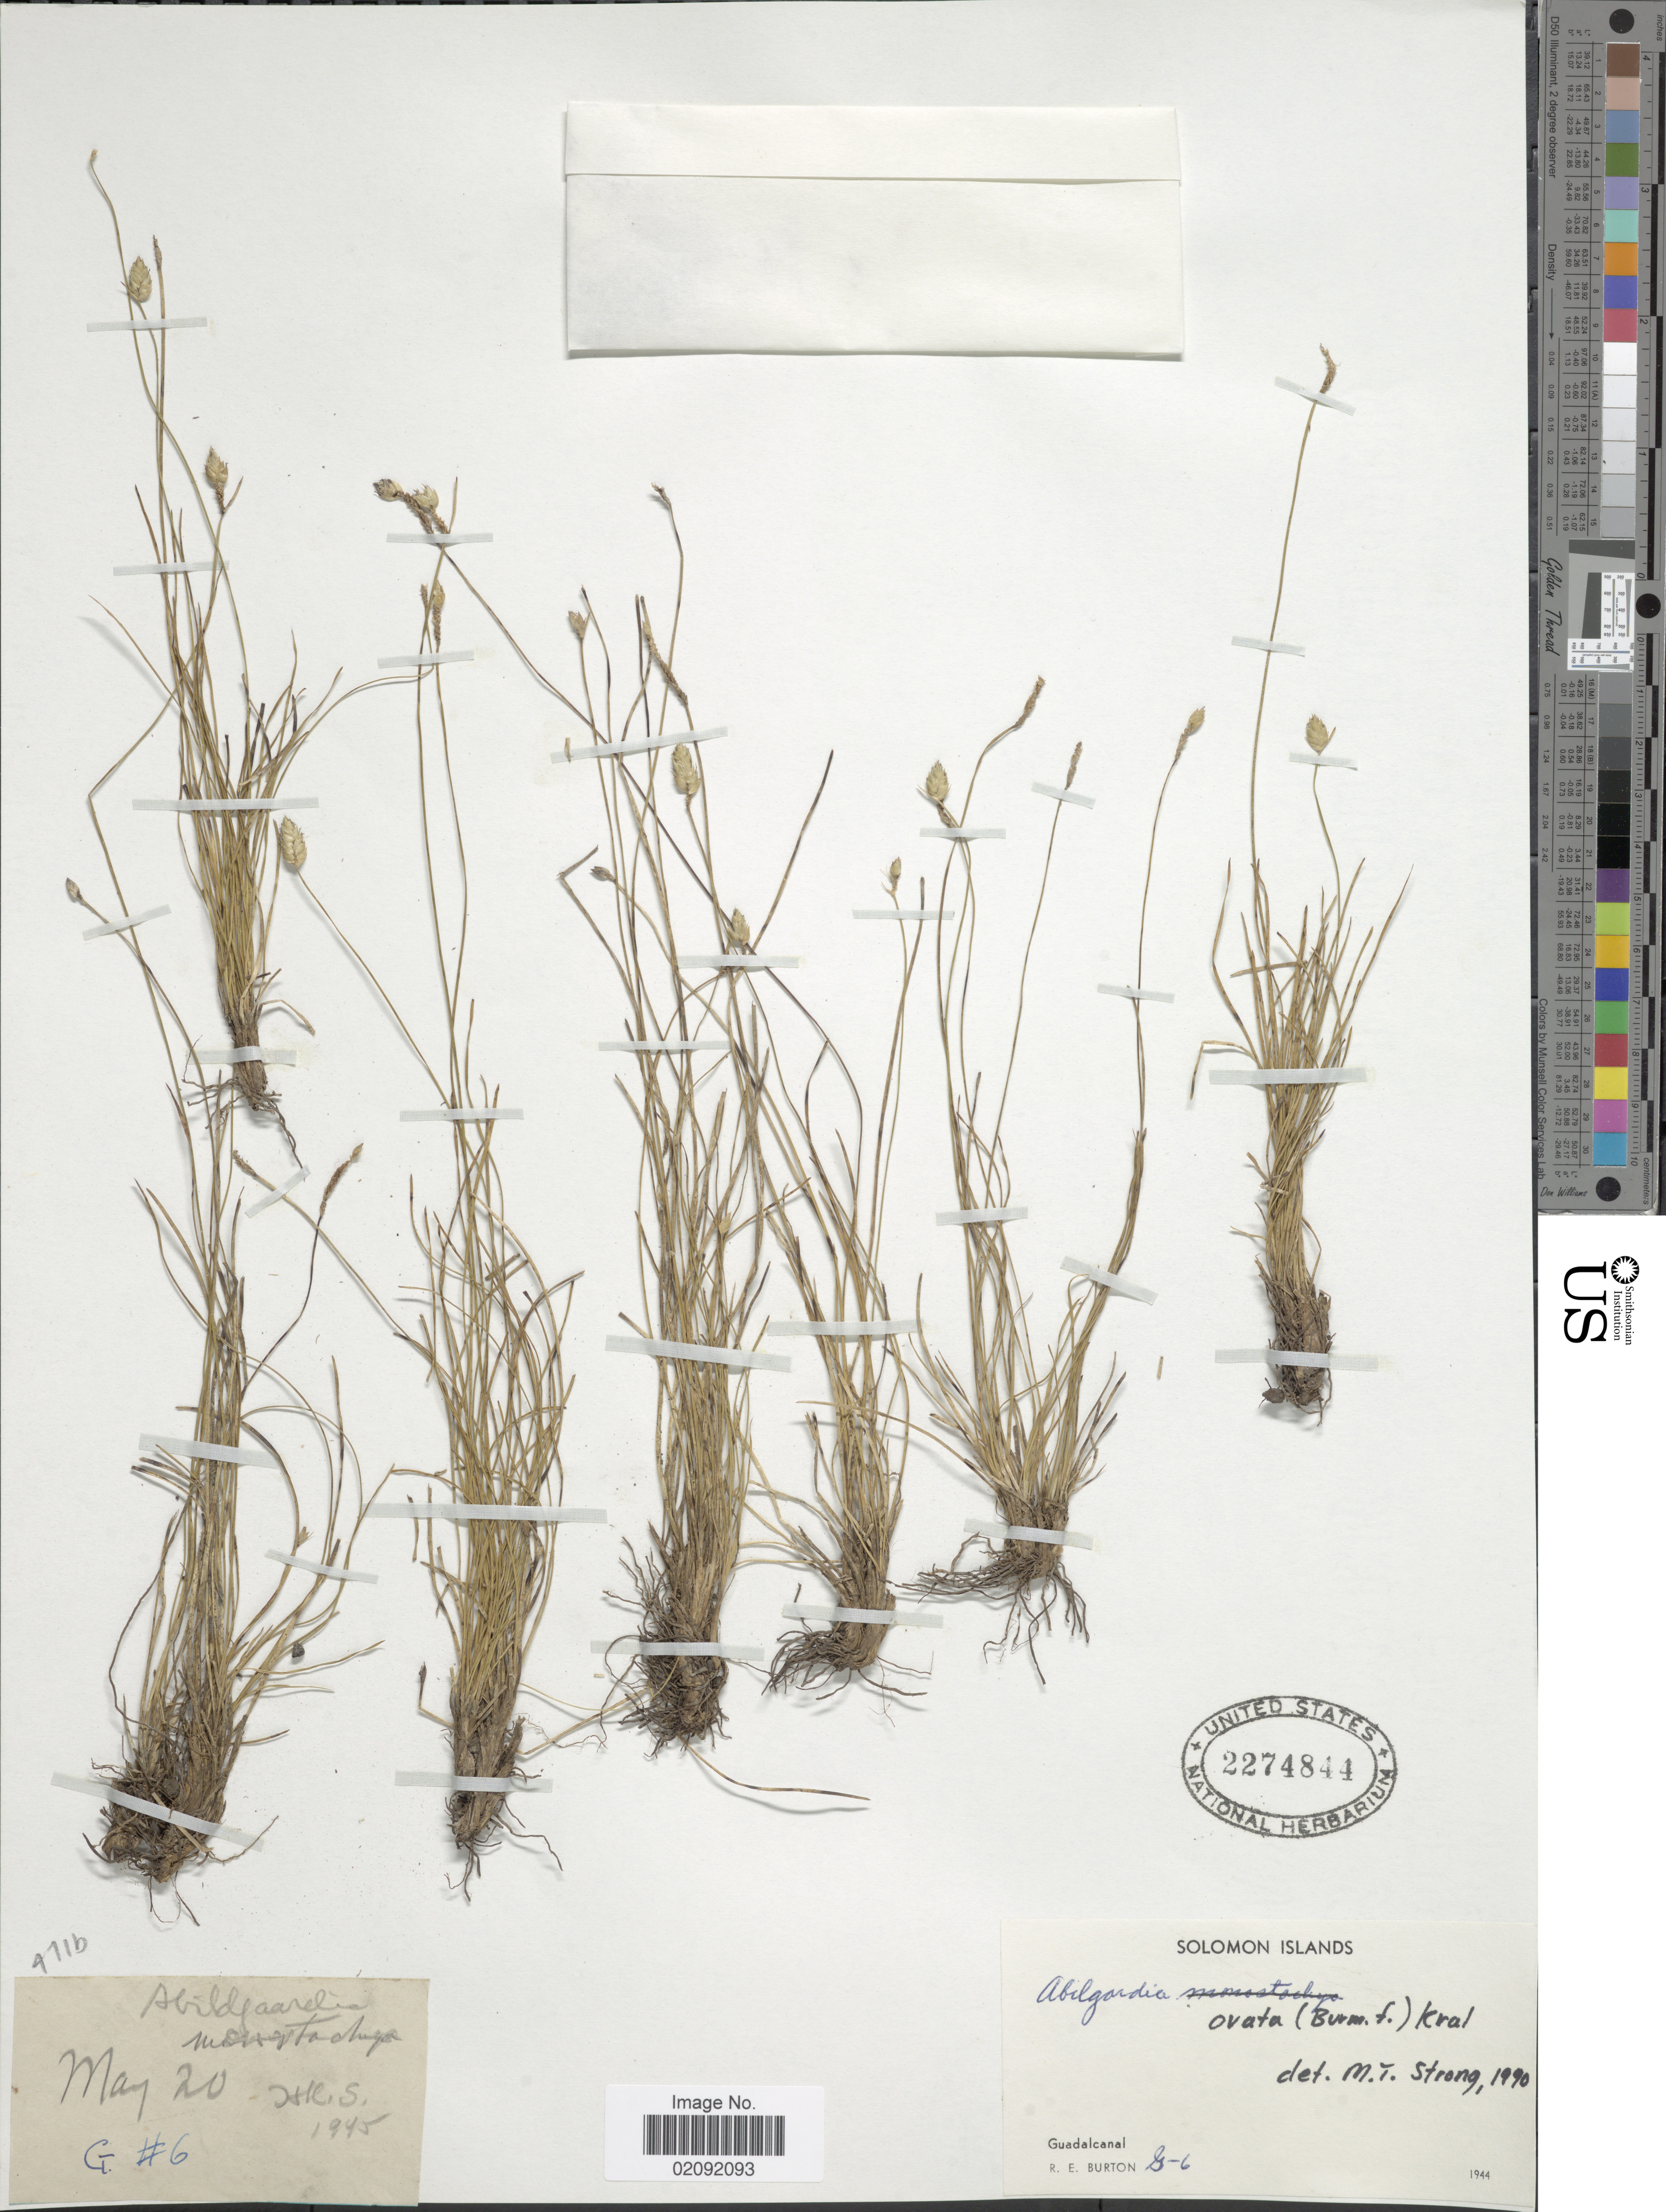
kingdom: Plantae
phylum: Tracheophyta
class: Liliopsida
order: Poales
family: Cyperaceae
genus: Abildgaardia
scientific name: Abildgaardia ovata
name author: (Burm. f.) Kral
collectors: R. Burton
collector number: G-6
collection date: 1944-05-20/1945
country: Solomon Islands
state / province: Solomon Islands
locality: Guadalcanal.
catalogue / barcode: US 2274844